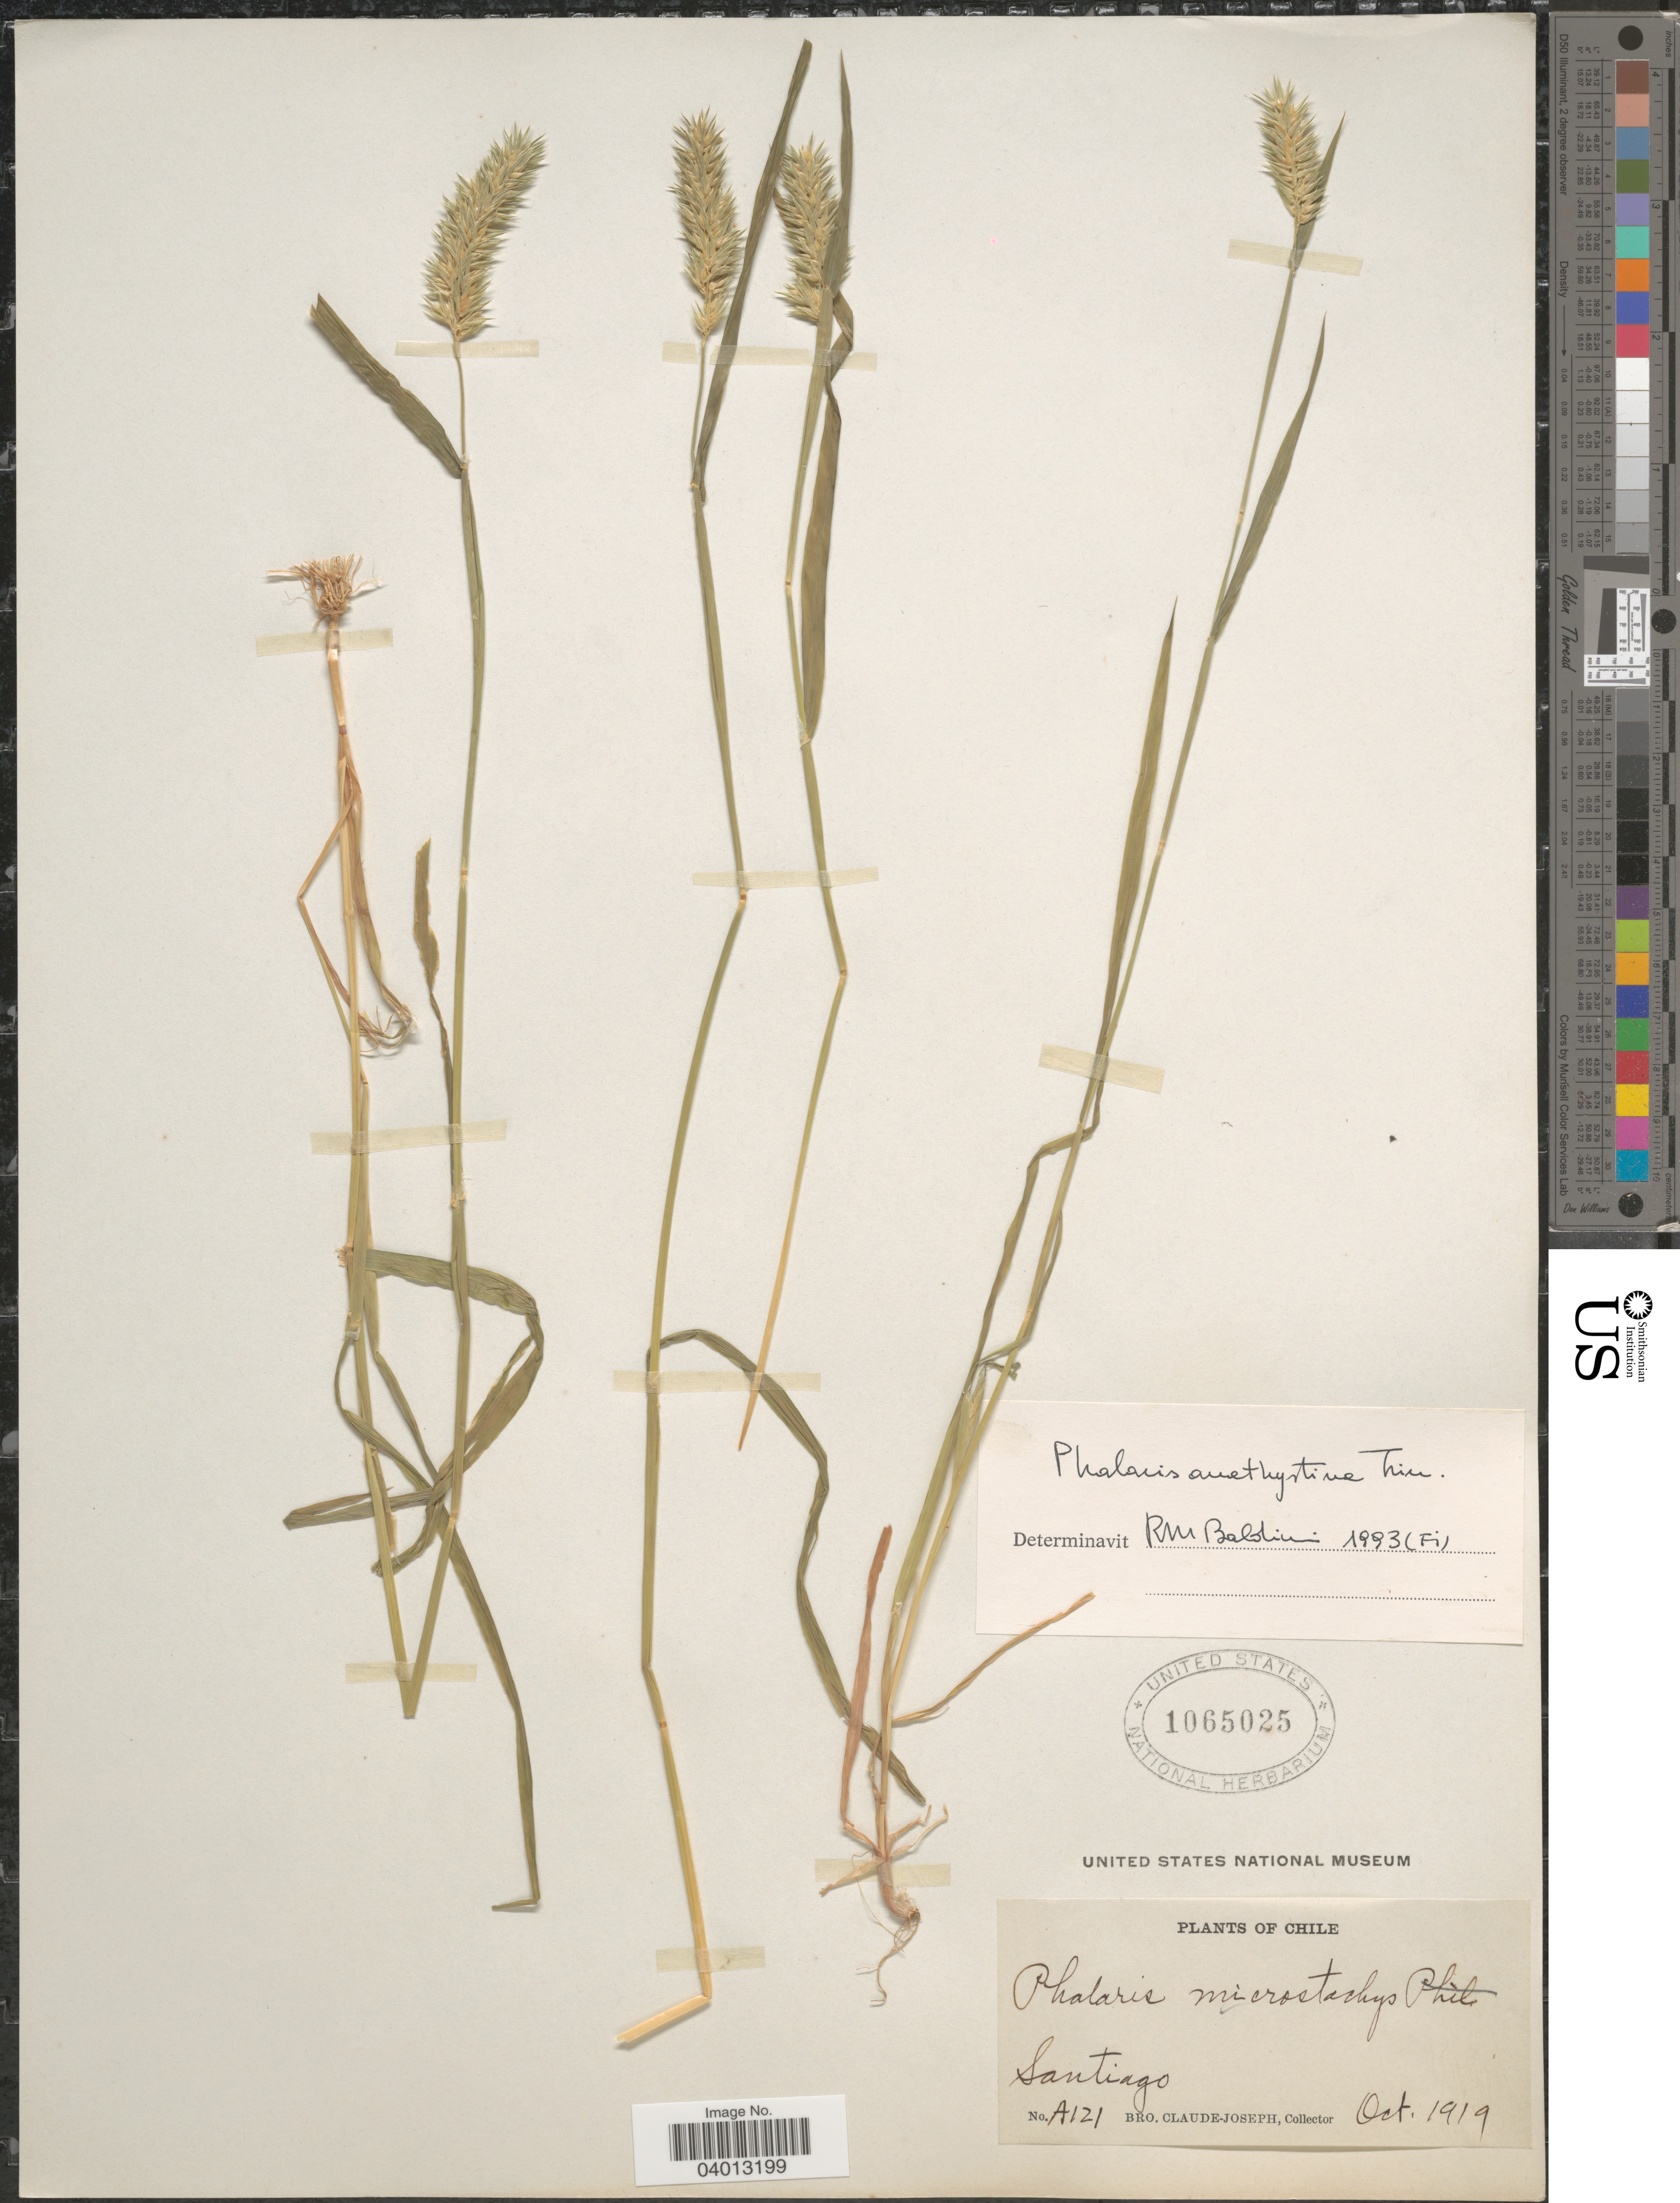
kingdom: Plantae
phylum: Tracheophyta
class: Liliopsida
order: Poales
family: Poaceae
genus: Phalaris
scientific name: Phalaris amethystina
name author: Trin.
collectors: Bro. Claude-Joseph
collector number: A121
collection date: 1919-10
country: Chile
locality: Santiago.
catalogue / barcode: US 1065025